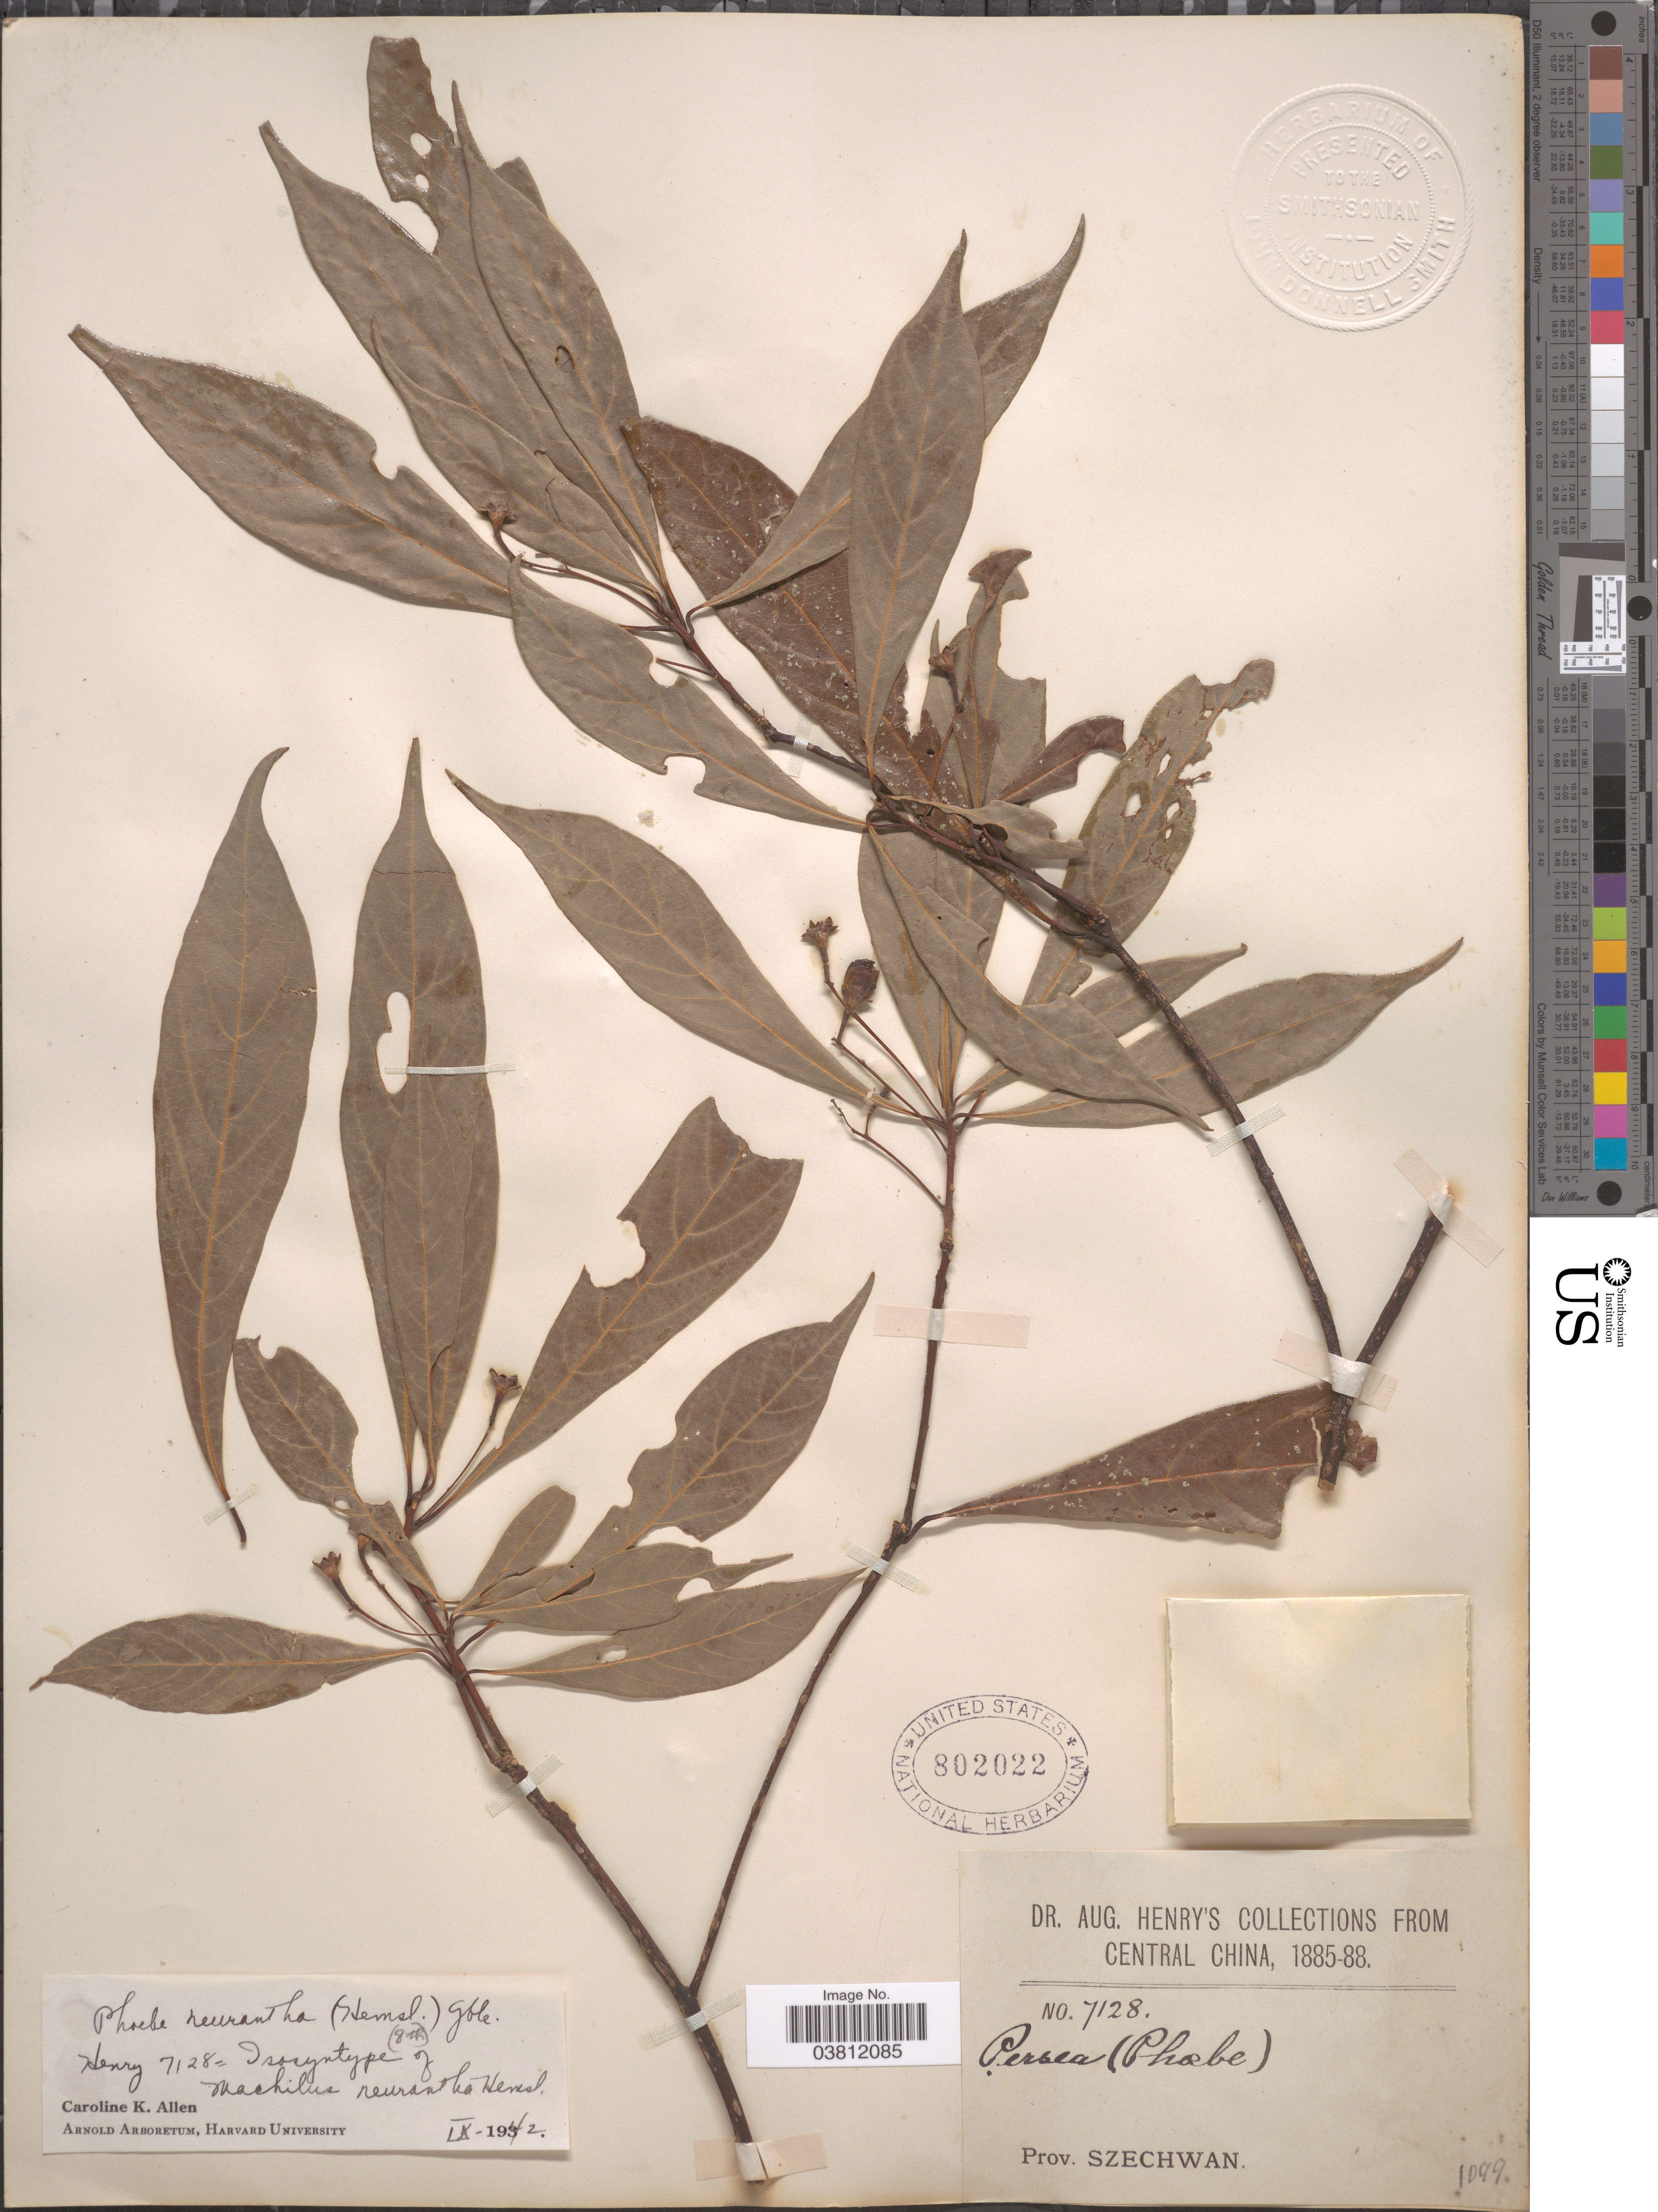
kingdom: Plantae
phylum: Tracheophyta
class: Magnoliopsida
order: Laurales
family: Lauraceae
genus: Phoebe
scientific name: Phoebe neurantha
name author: Gamble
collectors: A. Henry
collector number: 7128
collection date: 1885/1888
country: China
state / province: Sichuan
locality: Prov. Szechwan.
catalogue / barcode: US 802022